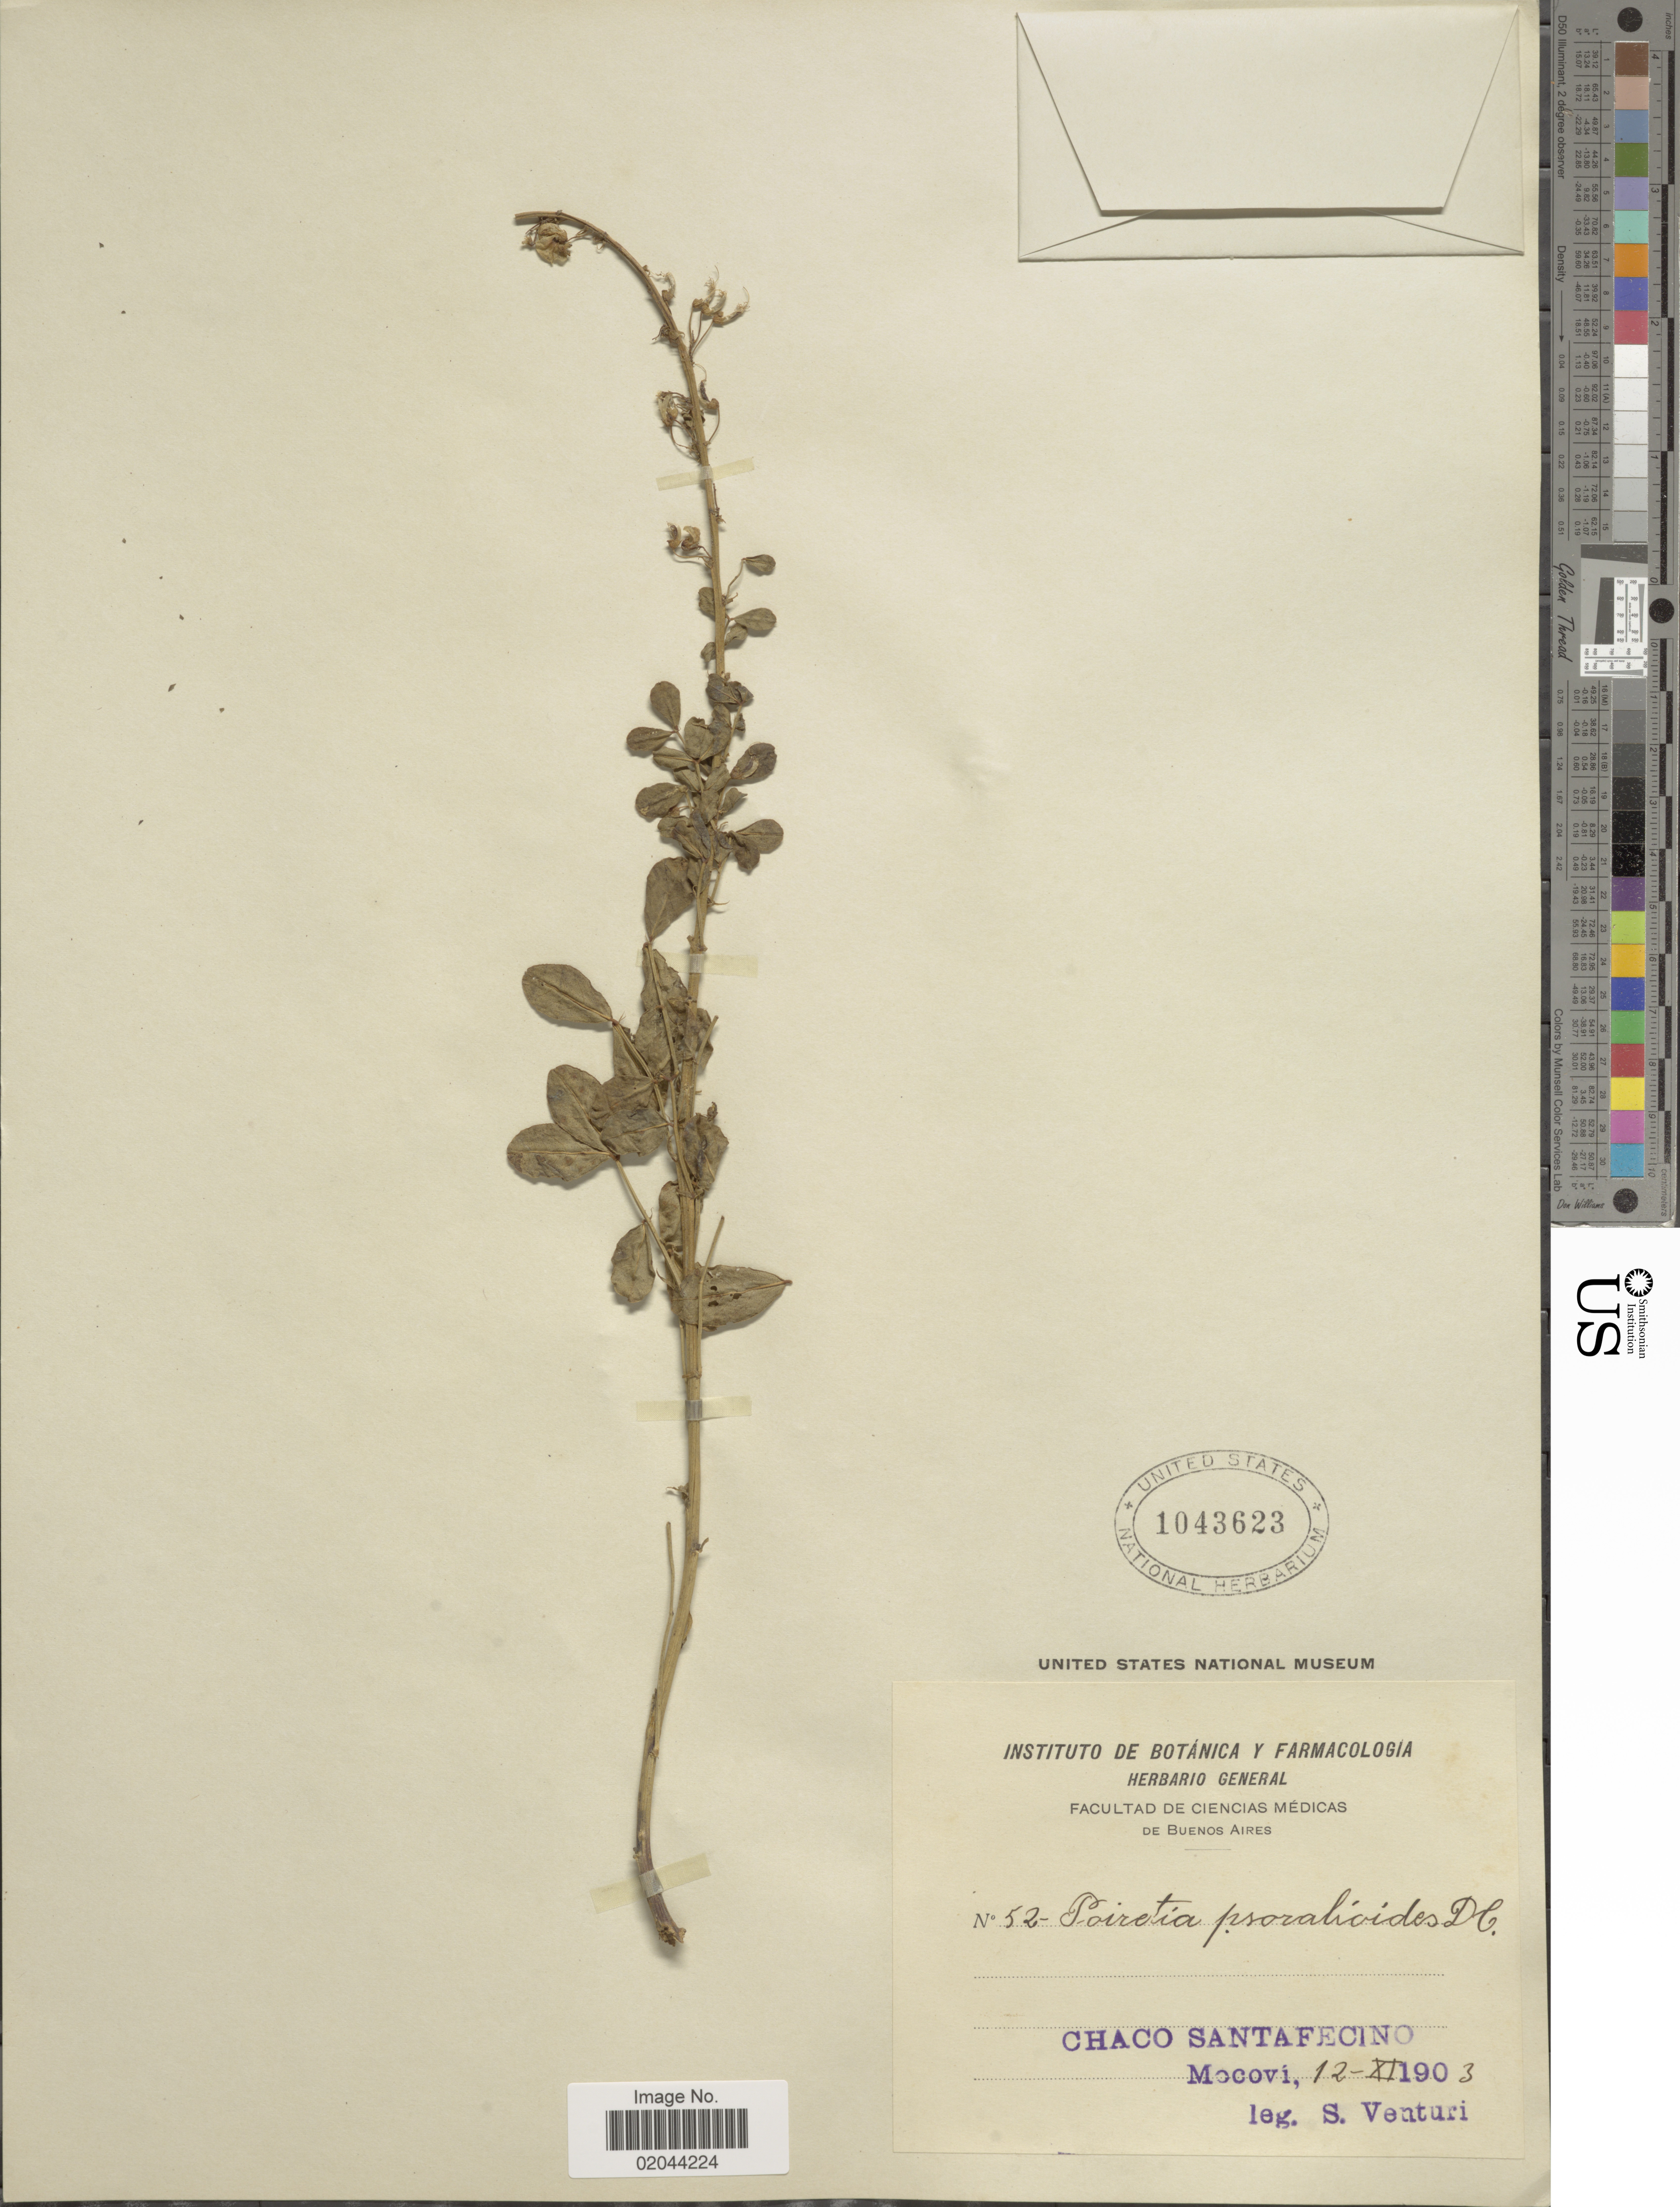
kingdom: Plantae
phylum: Tracheophyta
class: Magnoliopsida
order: Fabales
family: Fabaceae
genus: Poiretia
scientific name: Poiretia tetraphylla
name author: (Poir.) Burkart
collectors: S. Venturi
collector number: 52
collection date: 1903-11-12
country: Argentina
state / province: Chaco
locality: Santfecino, Mocovi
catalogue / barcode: US 1043623